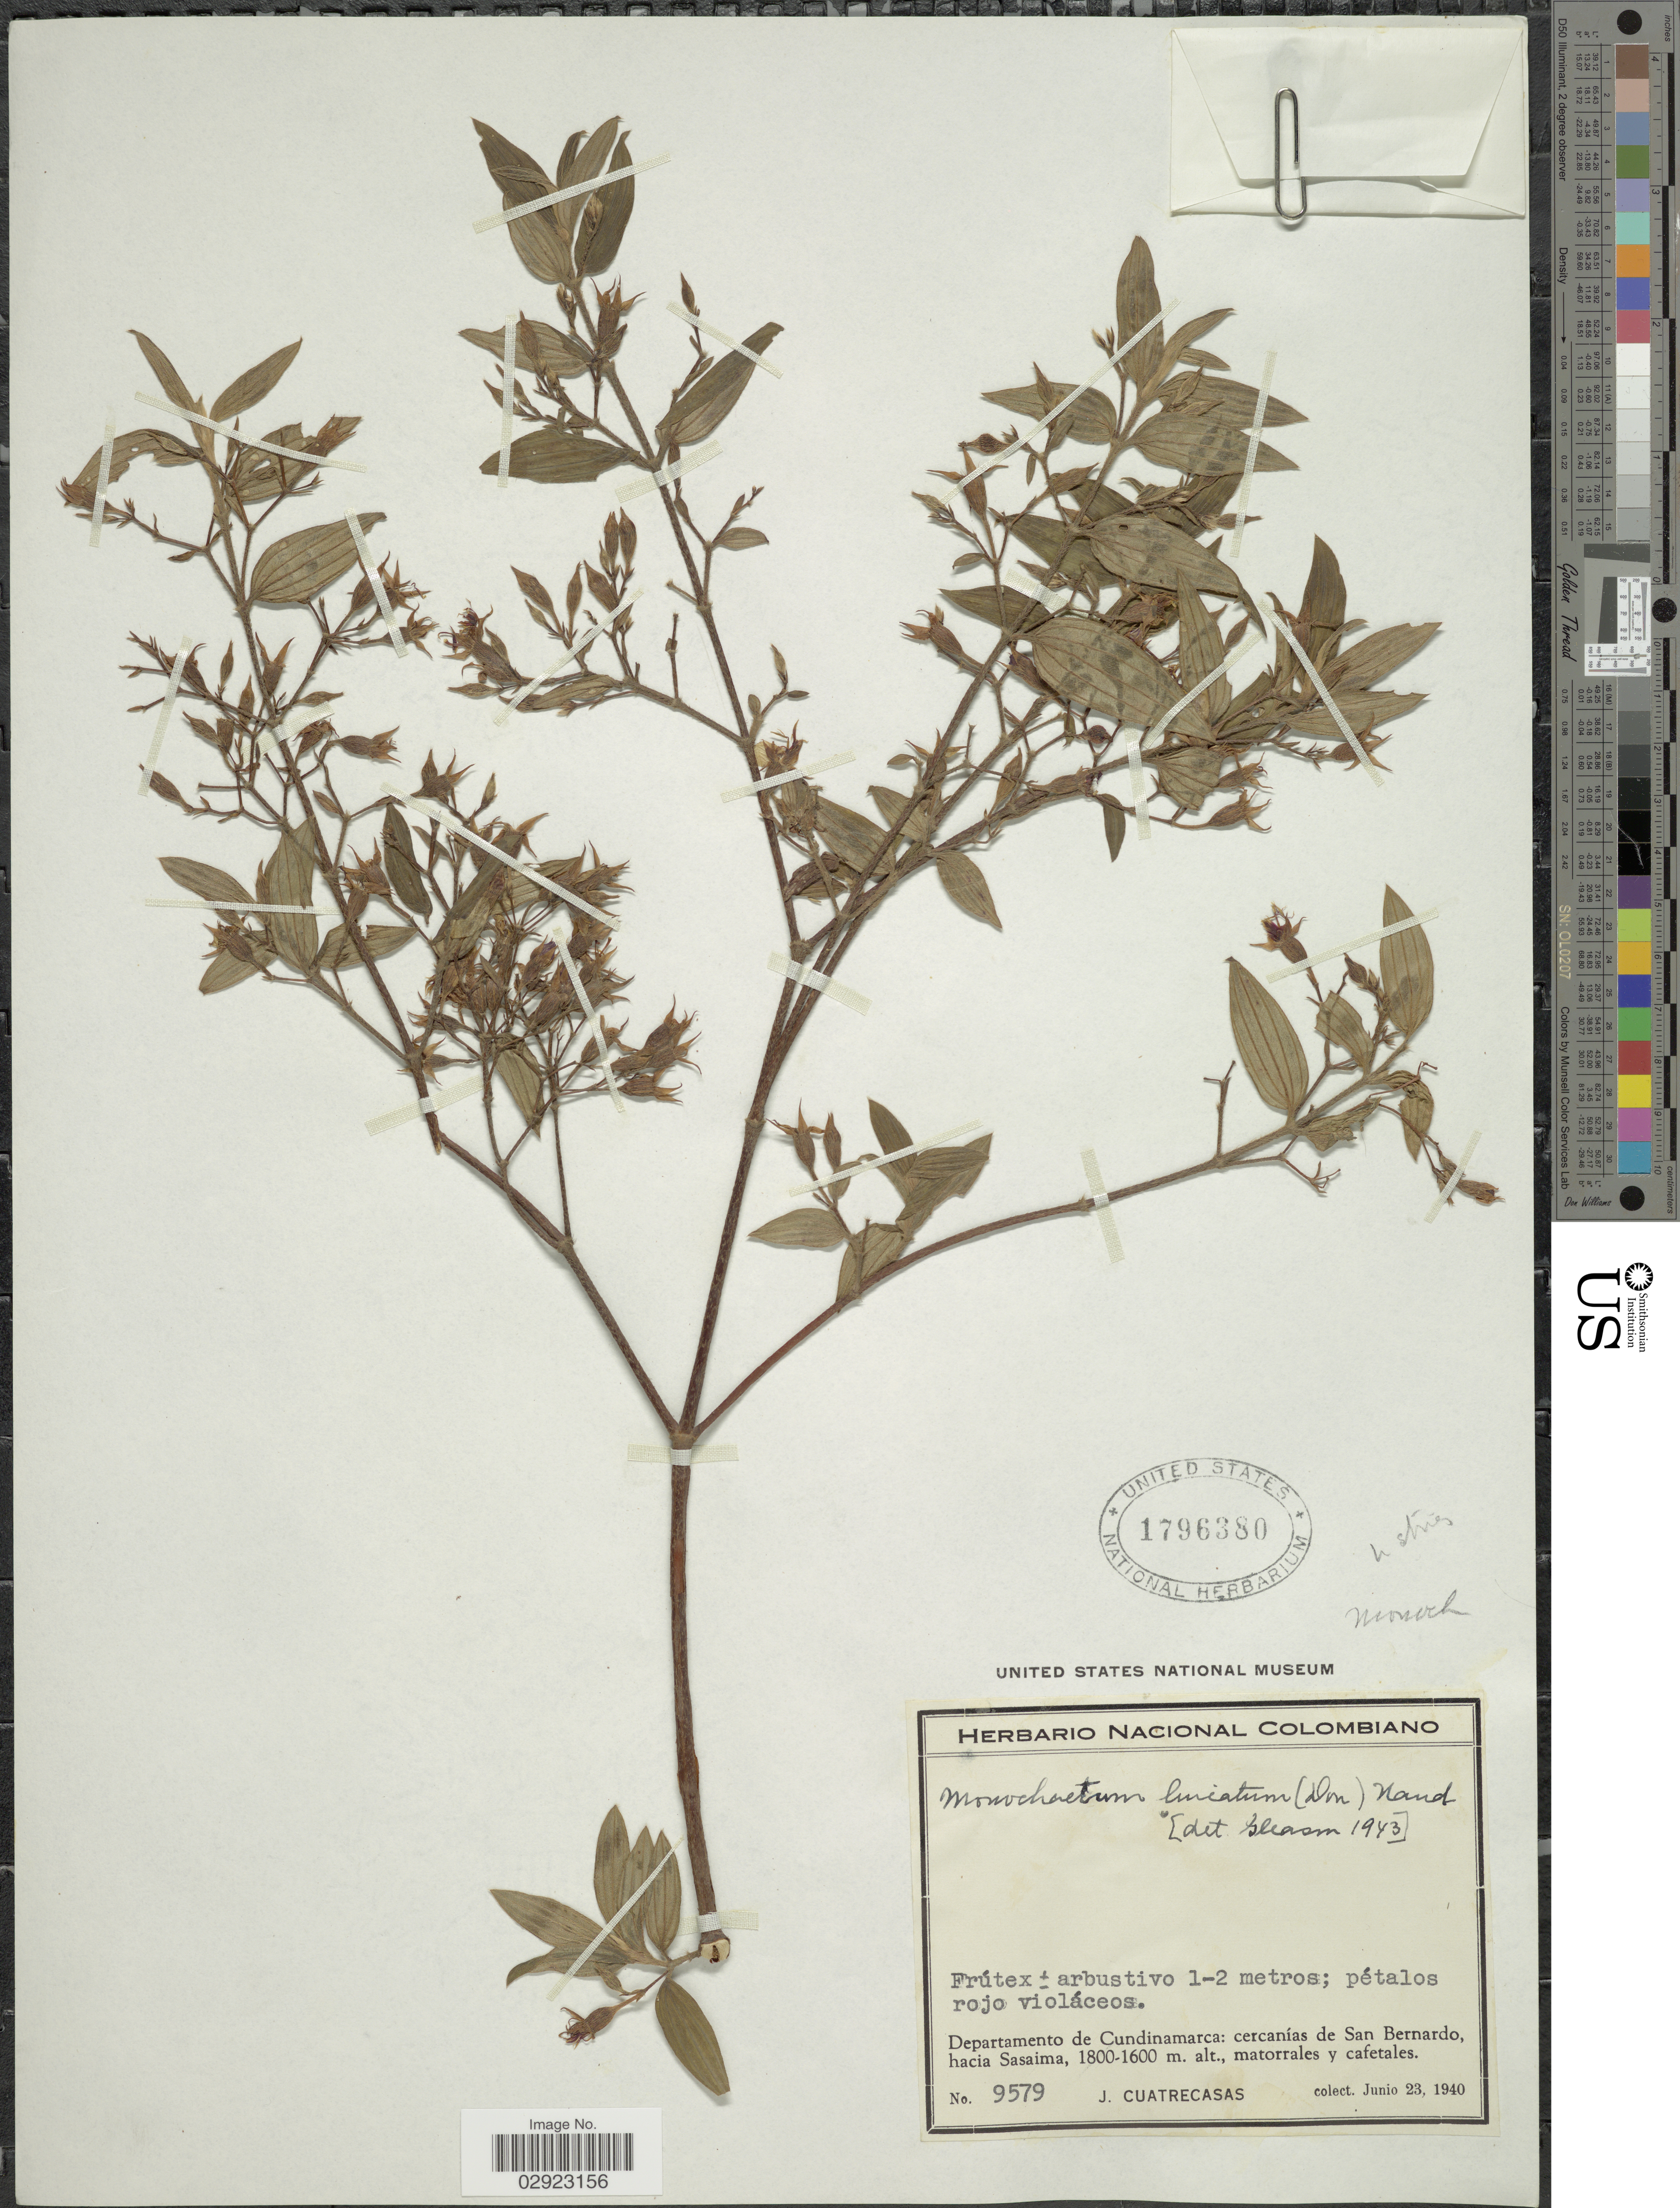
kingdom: Plantae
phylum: Tracheophyta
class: Magnoliopsida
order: Myrtales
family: Melastomataceae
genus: Monochaetum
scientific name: Monochaetum lineatum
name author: (D. Don) Naudin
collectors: J. Cuatrecasas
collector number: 9579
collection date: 1940-06-23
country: Colombia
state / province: Cundinamarca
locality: Departamento de Cundinamarca: cercanías de San Bernardo, hacia Sasaima.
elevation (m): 1600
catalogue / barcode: US 1796380